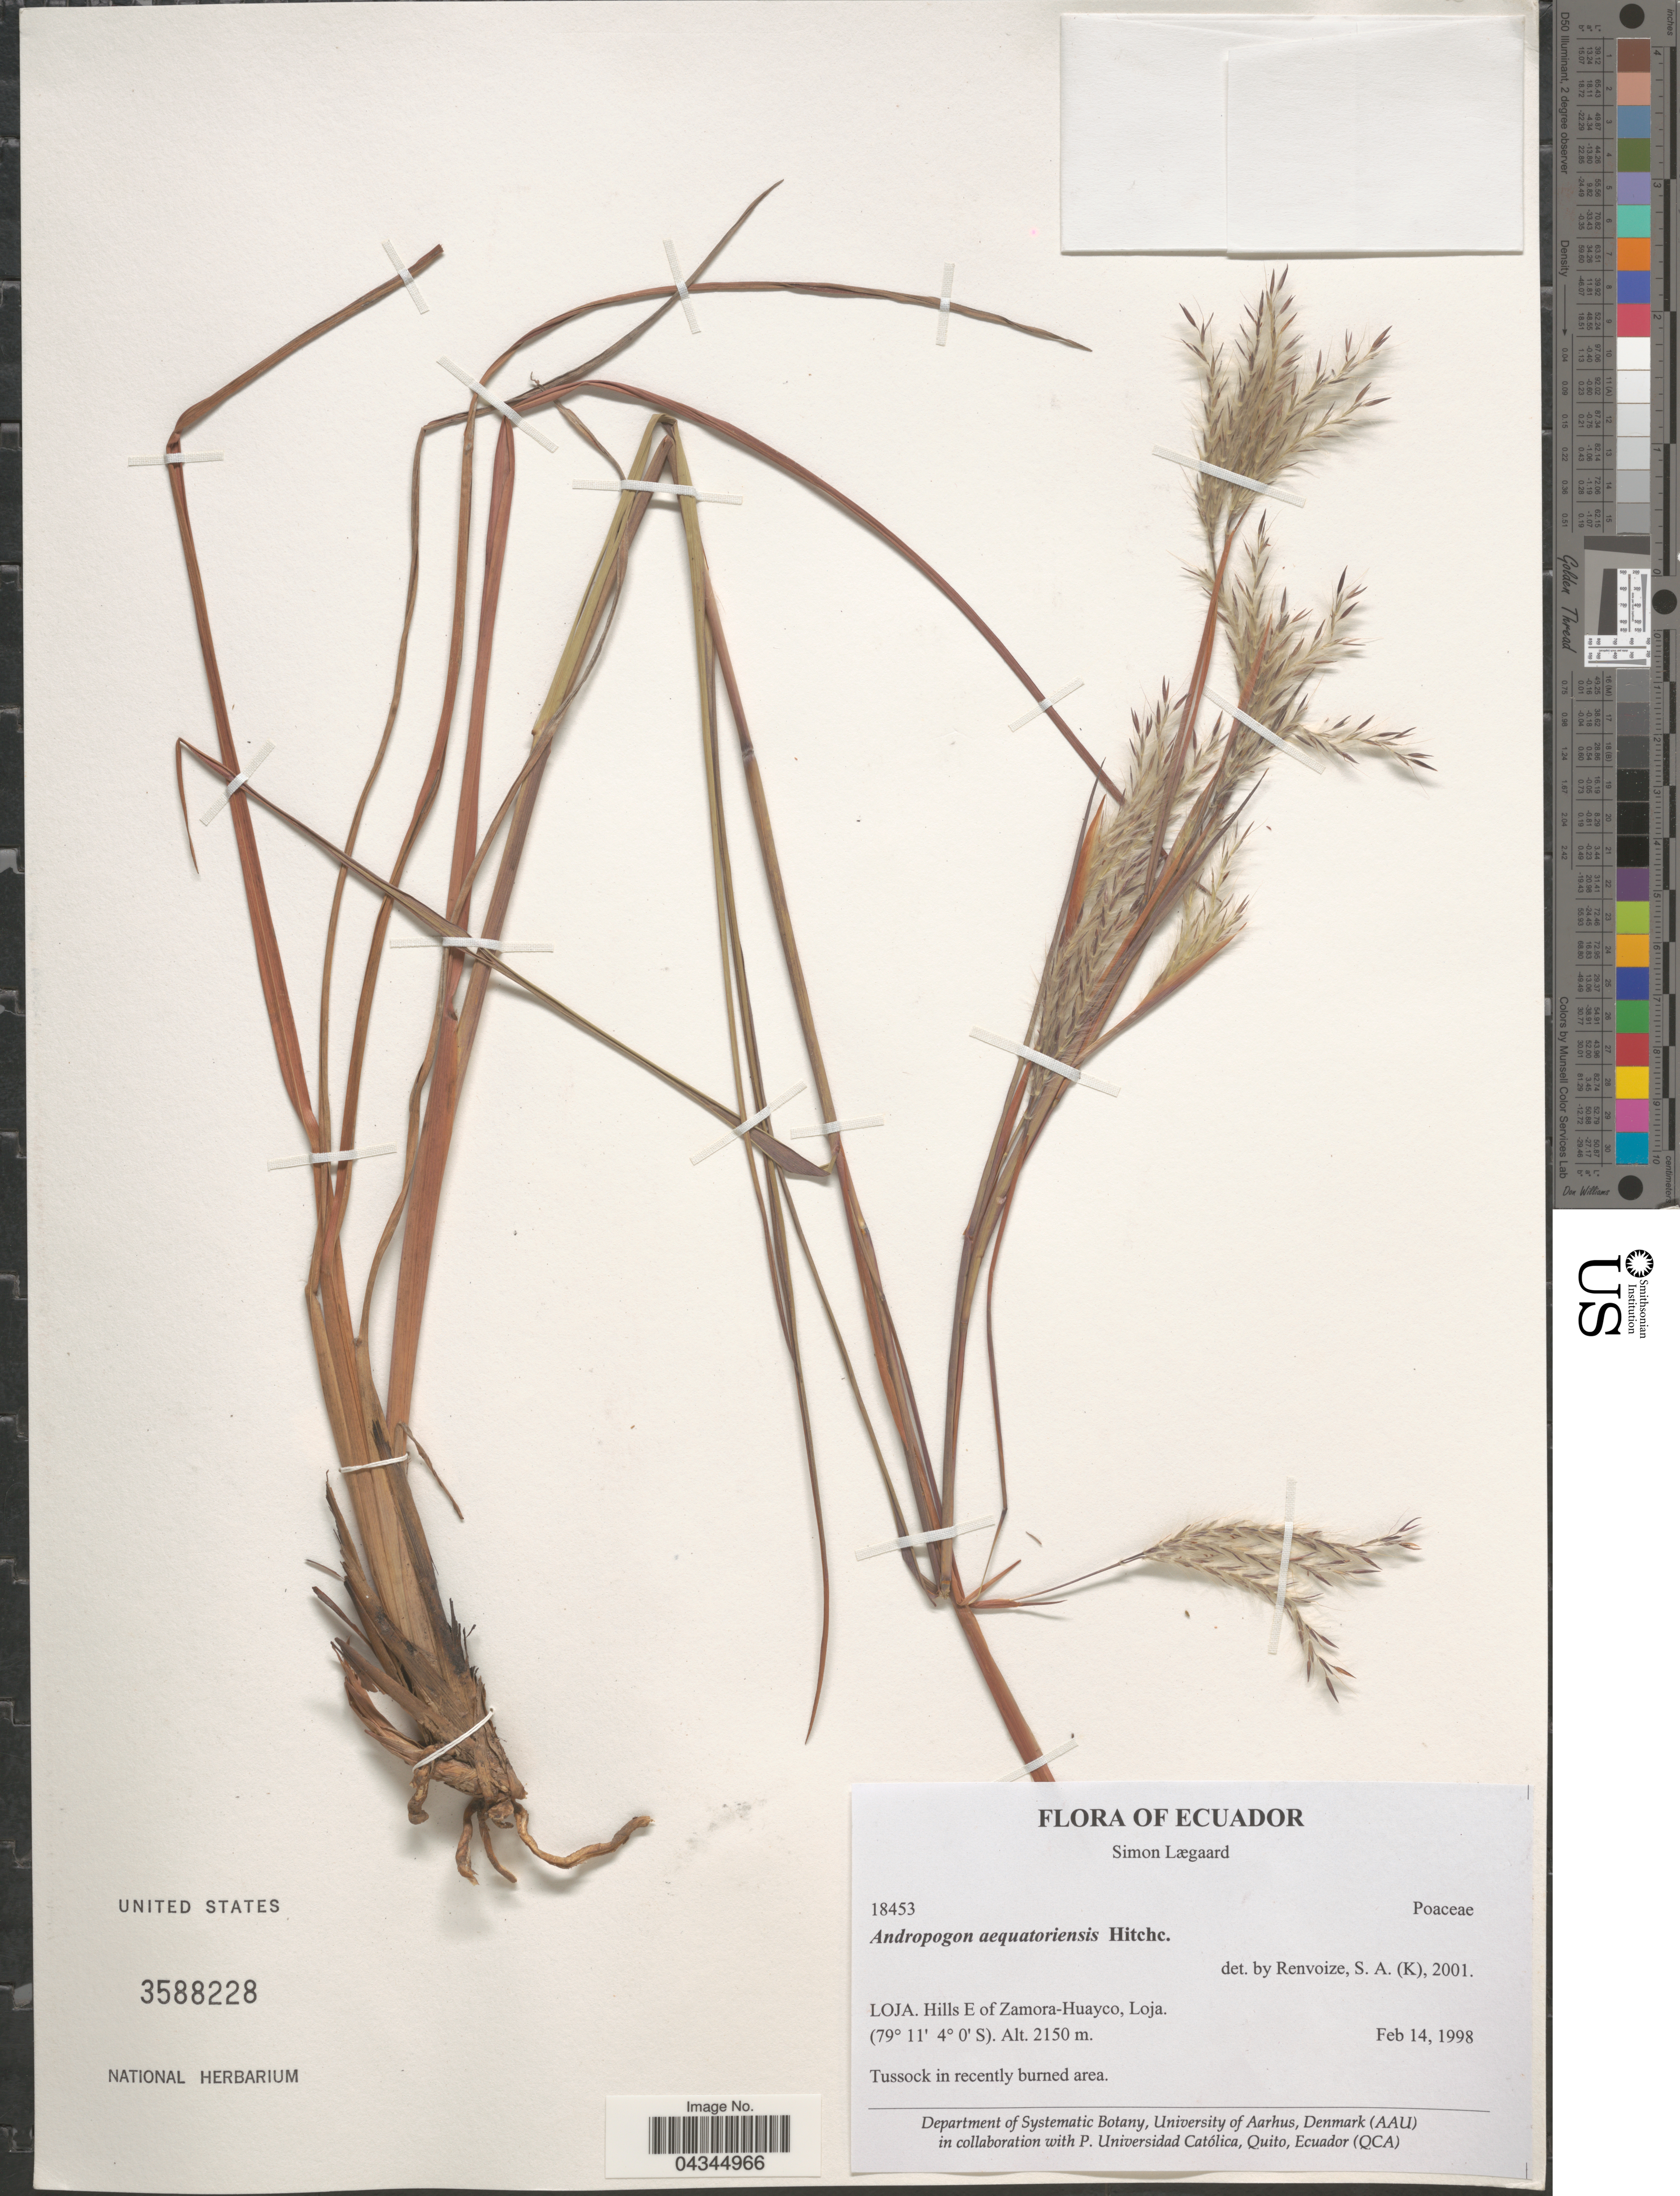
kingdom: Plantae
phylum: Tracheophyta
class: Liliopsida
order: Poales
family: Poaceae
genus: Andropogon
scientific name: Andropogon aequatoriensis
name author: Hitchc.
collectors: S. Lægaard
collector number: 18453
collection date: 1998-02-14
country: Ecuador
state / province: Loja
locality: Hills E of Zamora-Huayco, Loja.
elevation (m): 2150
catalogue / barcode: US 3588228